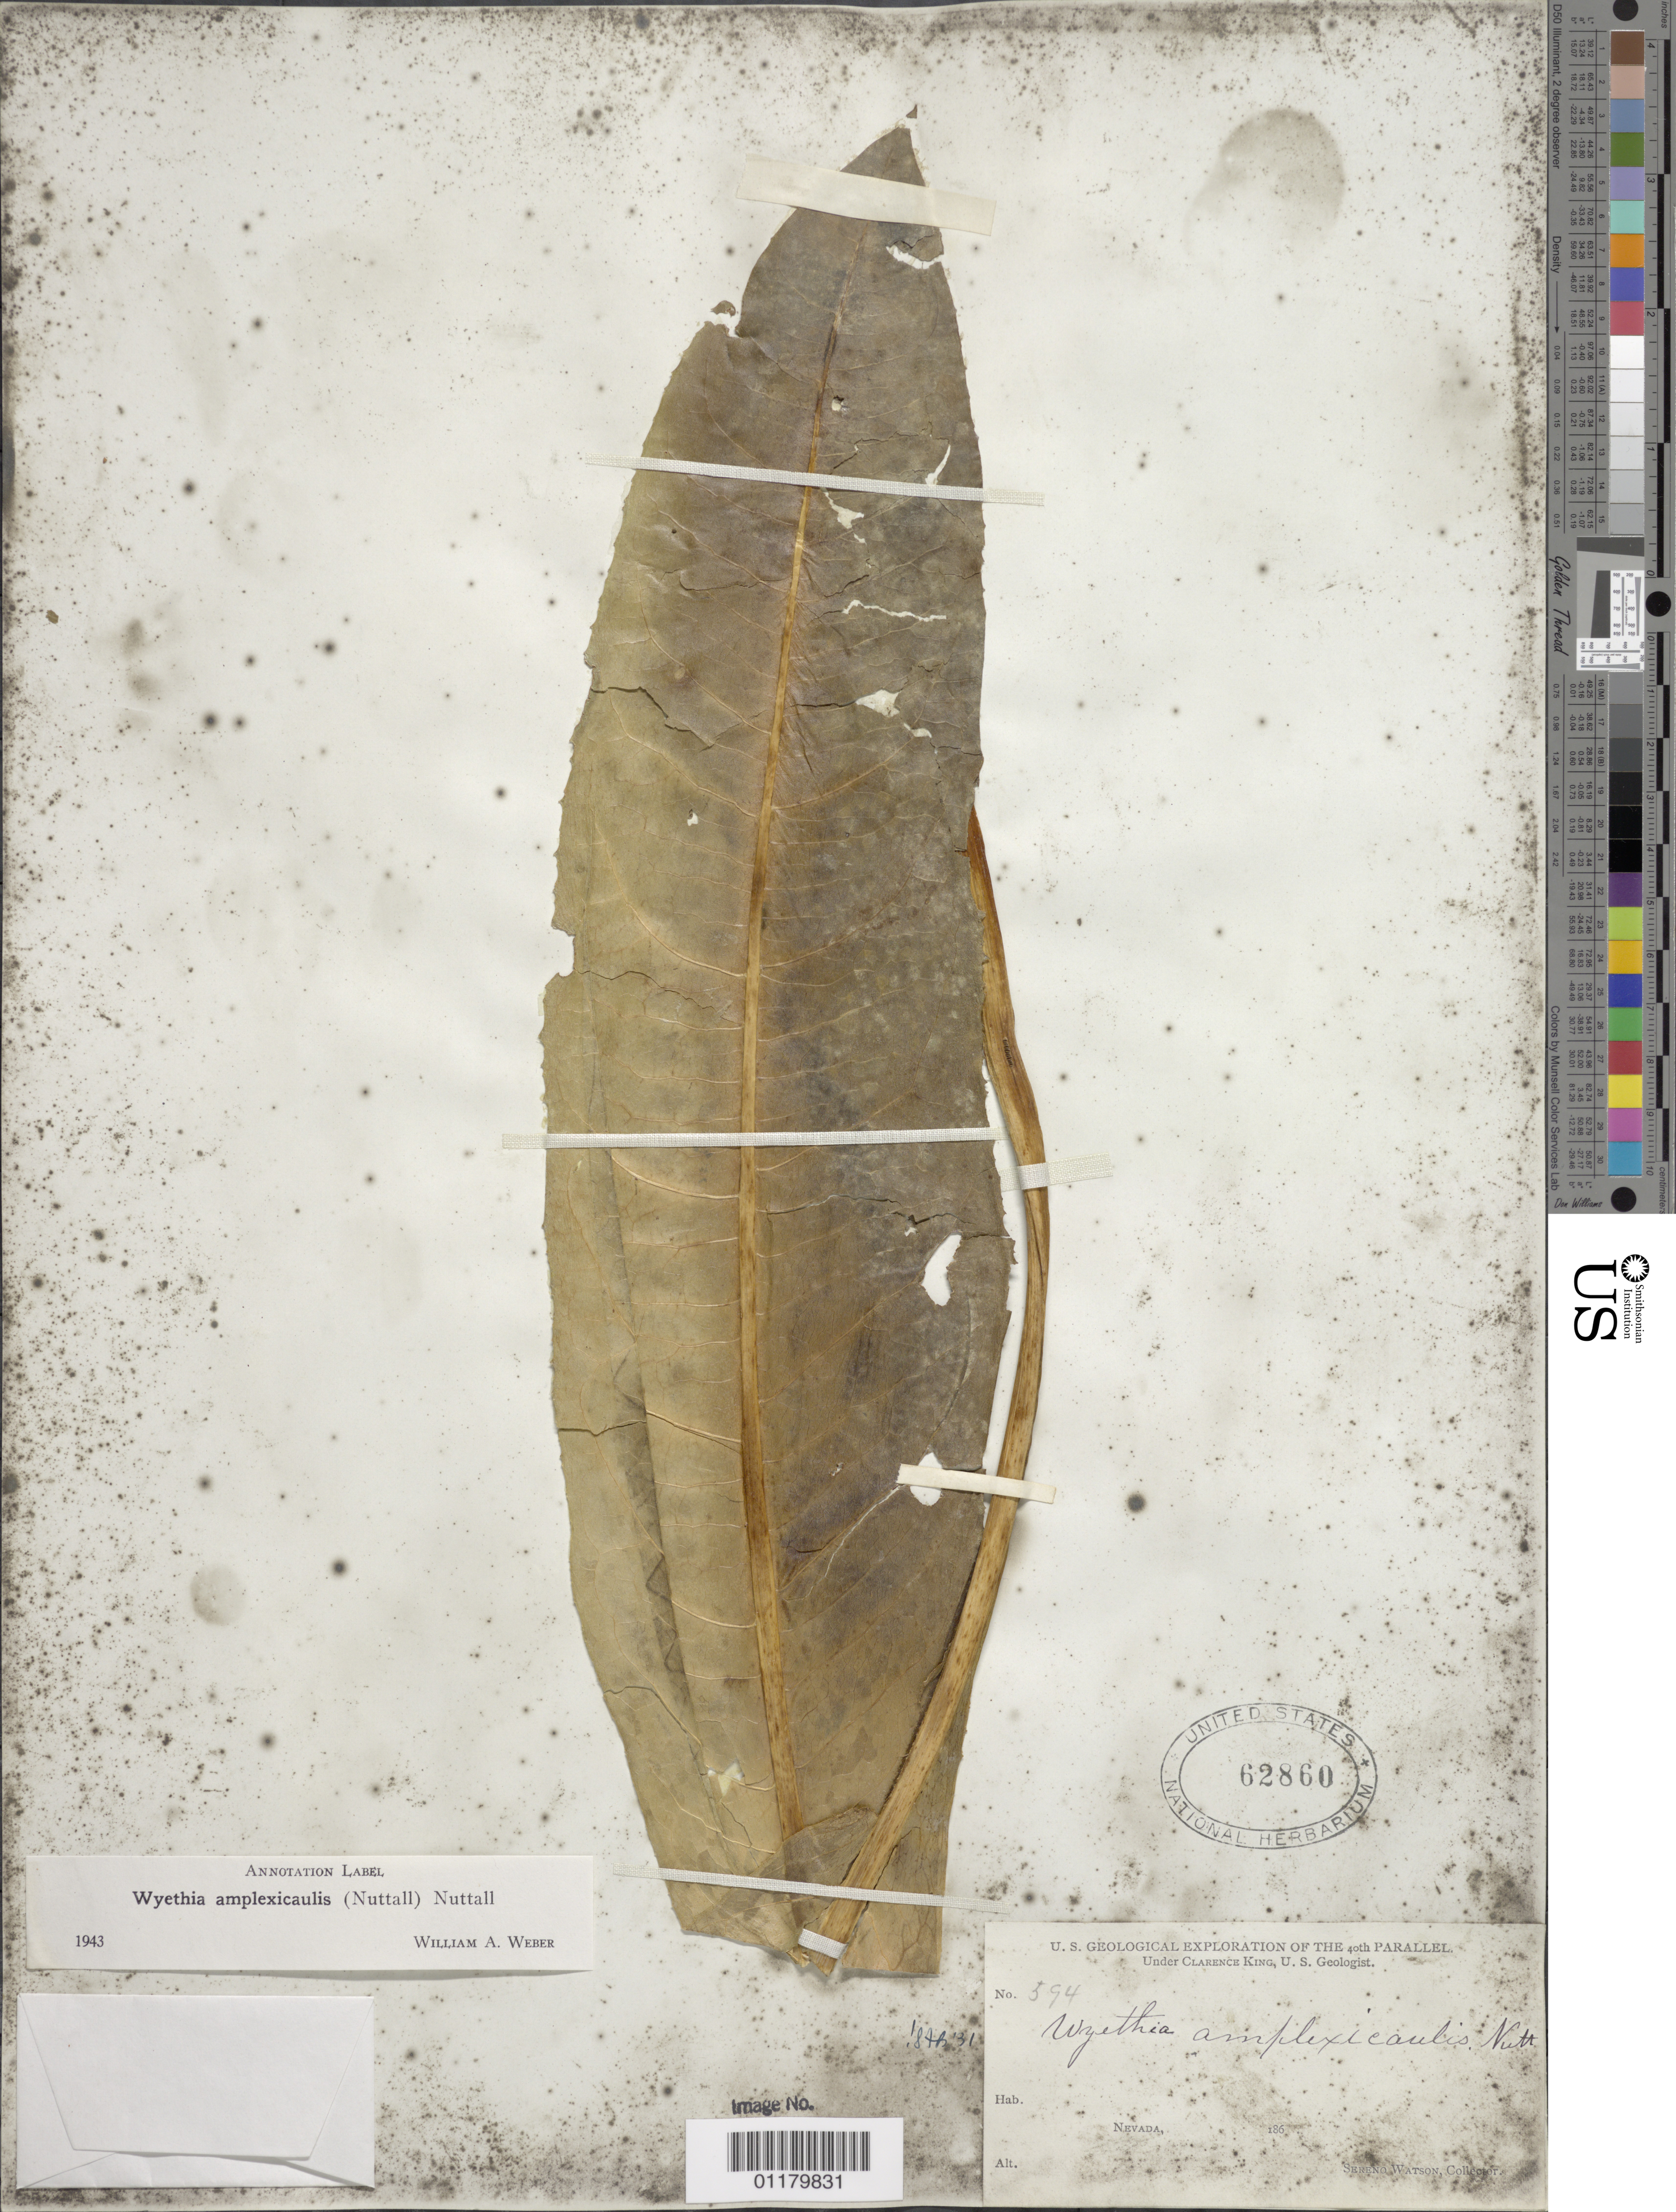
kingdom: Plantae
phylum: Tracheophyta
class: Magnoliopsida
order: Asterales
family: Asteraceae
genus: Wyethia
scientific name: Wyethia amplexicaulis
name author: Nutt.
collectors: S. Watson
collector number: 594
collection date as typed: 186-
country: United States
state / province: Nevada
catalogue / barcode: US 62860